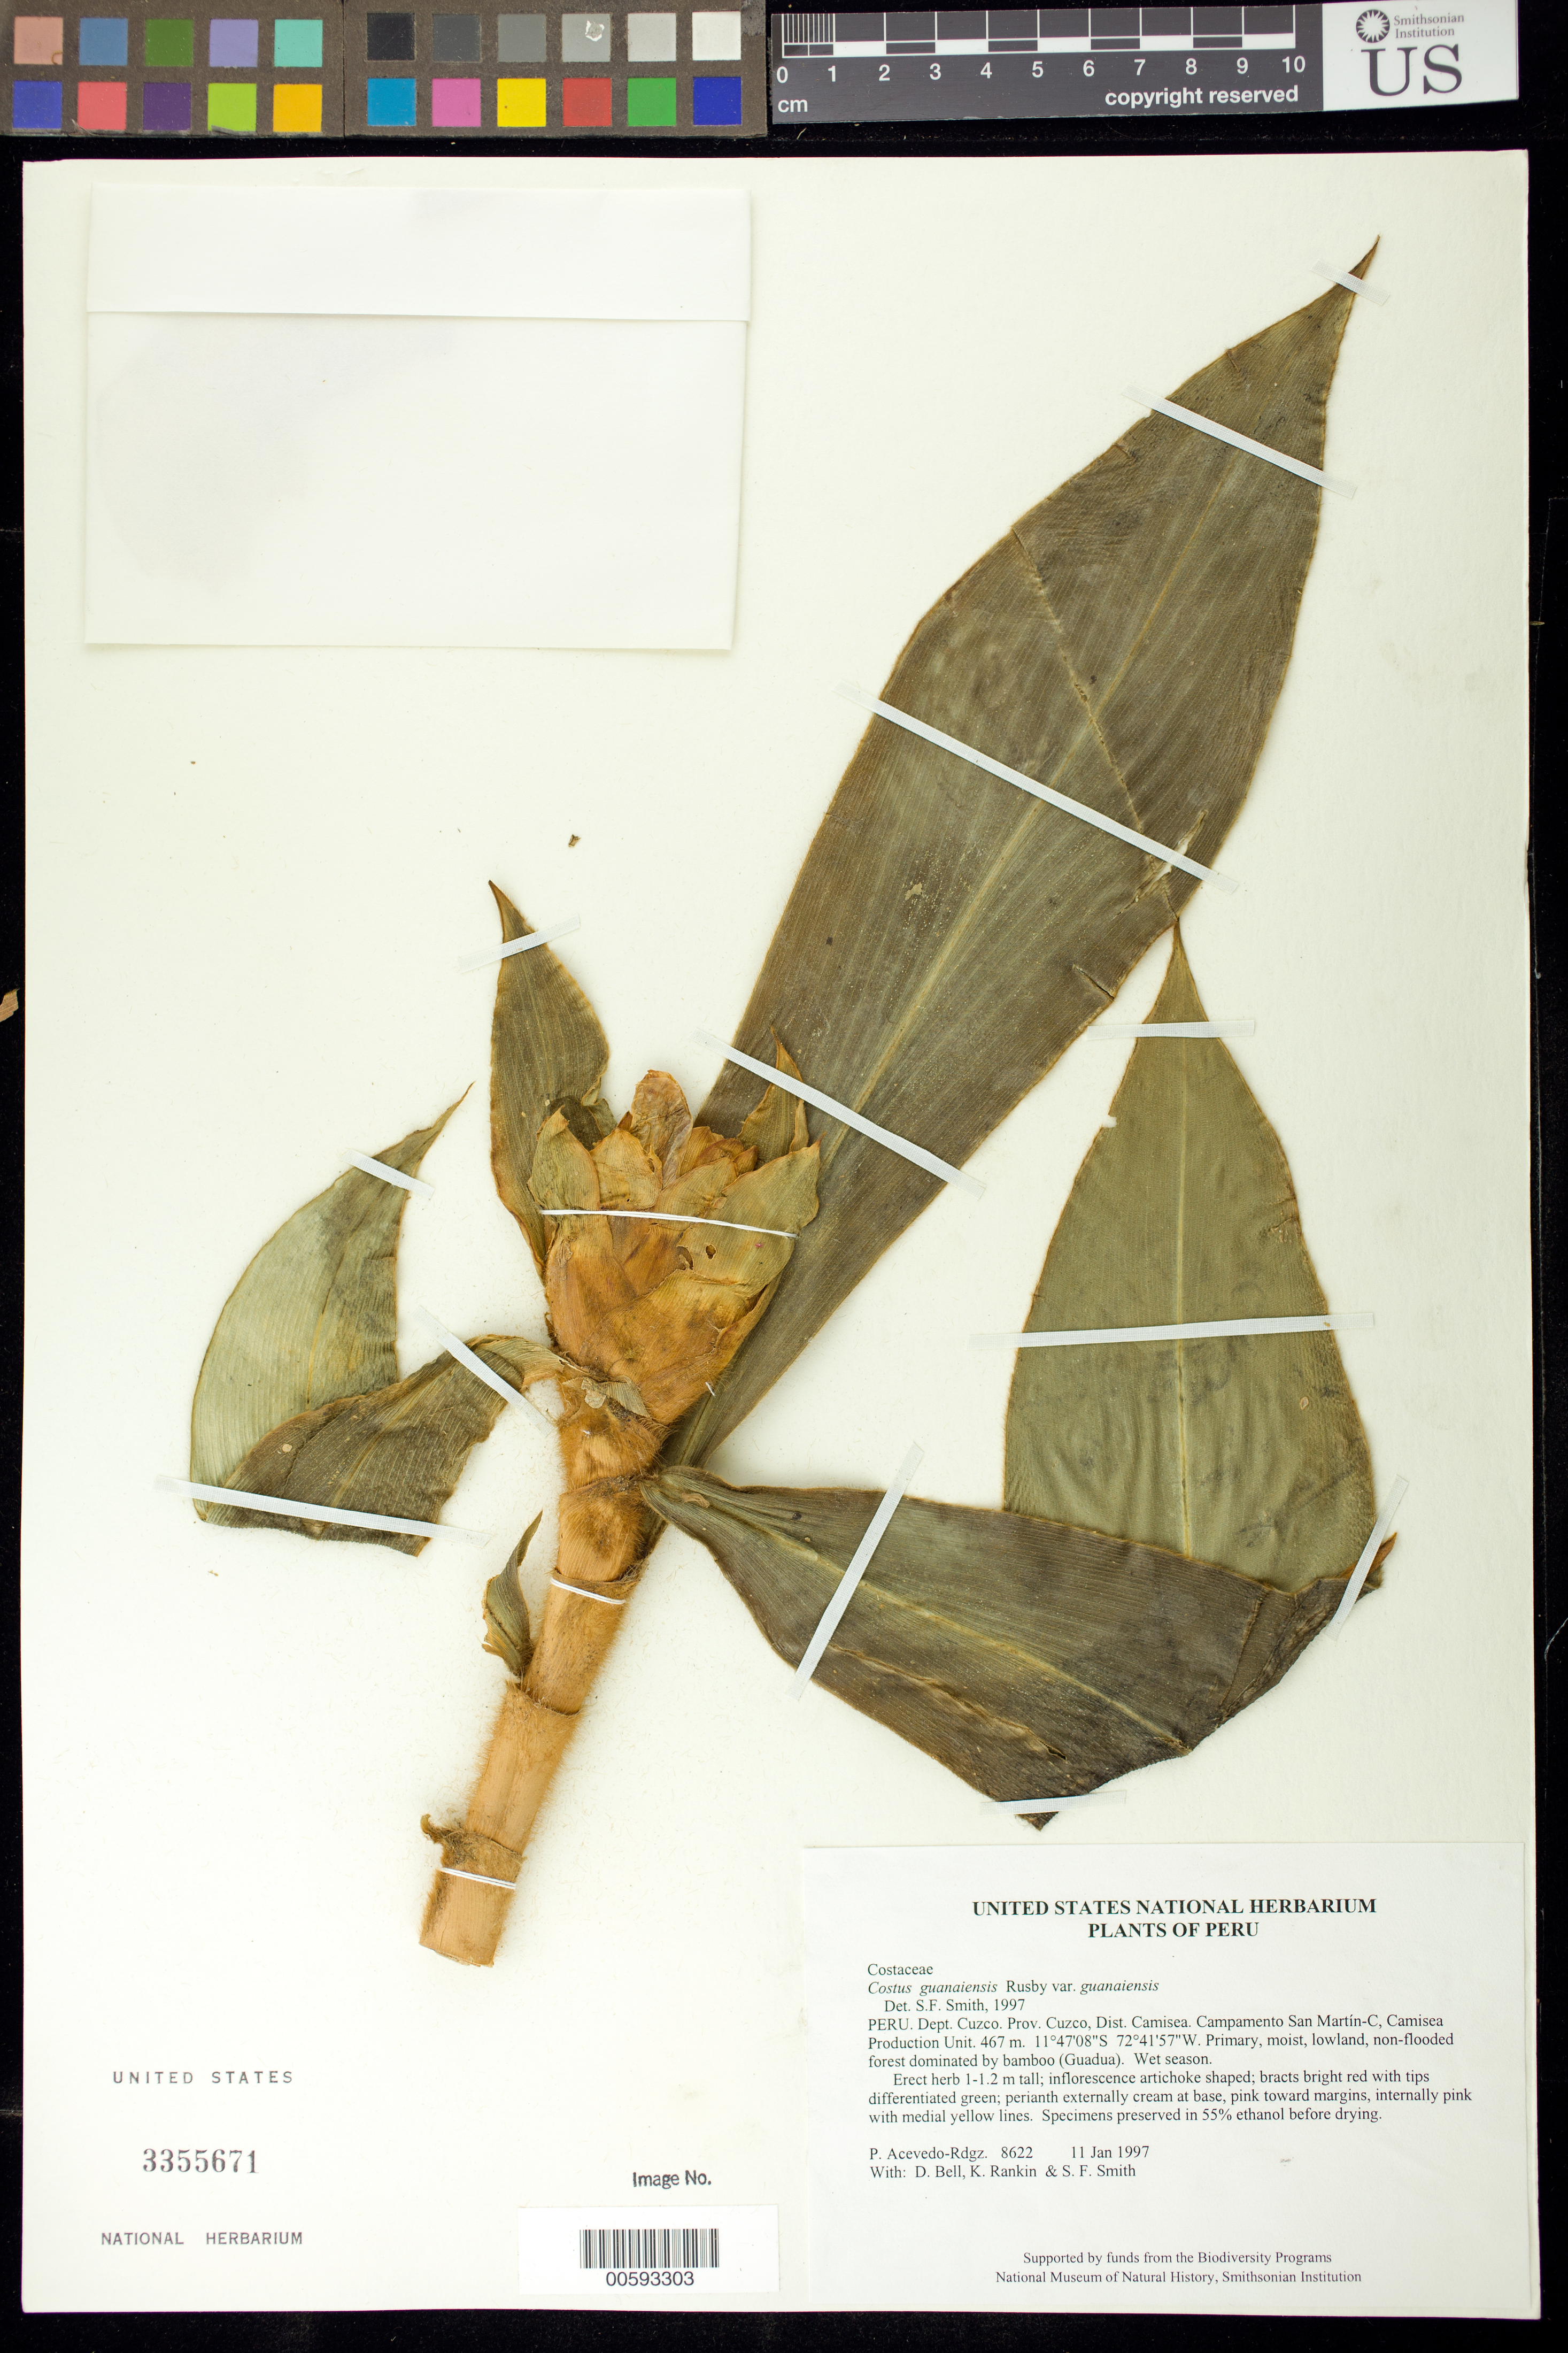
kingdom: Plantae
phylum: Tracheophyta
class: Liliopsida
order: Zingiberales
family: Costaceae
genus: Costus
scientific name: Costus guanaiensis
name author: Rusby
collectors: P. Acevedo-Rodr., D. A. Bell, K. B. Rankin & S.F. Smith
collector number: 8622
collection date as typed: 11 Jan 1997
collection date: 1997-01-11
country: Peru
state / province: Cusco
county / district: Cusco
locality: Districto Camisea, Campamento San Martín-C, Camisea Production Unit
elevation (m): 467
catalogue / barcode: US 3355671